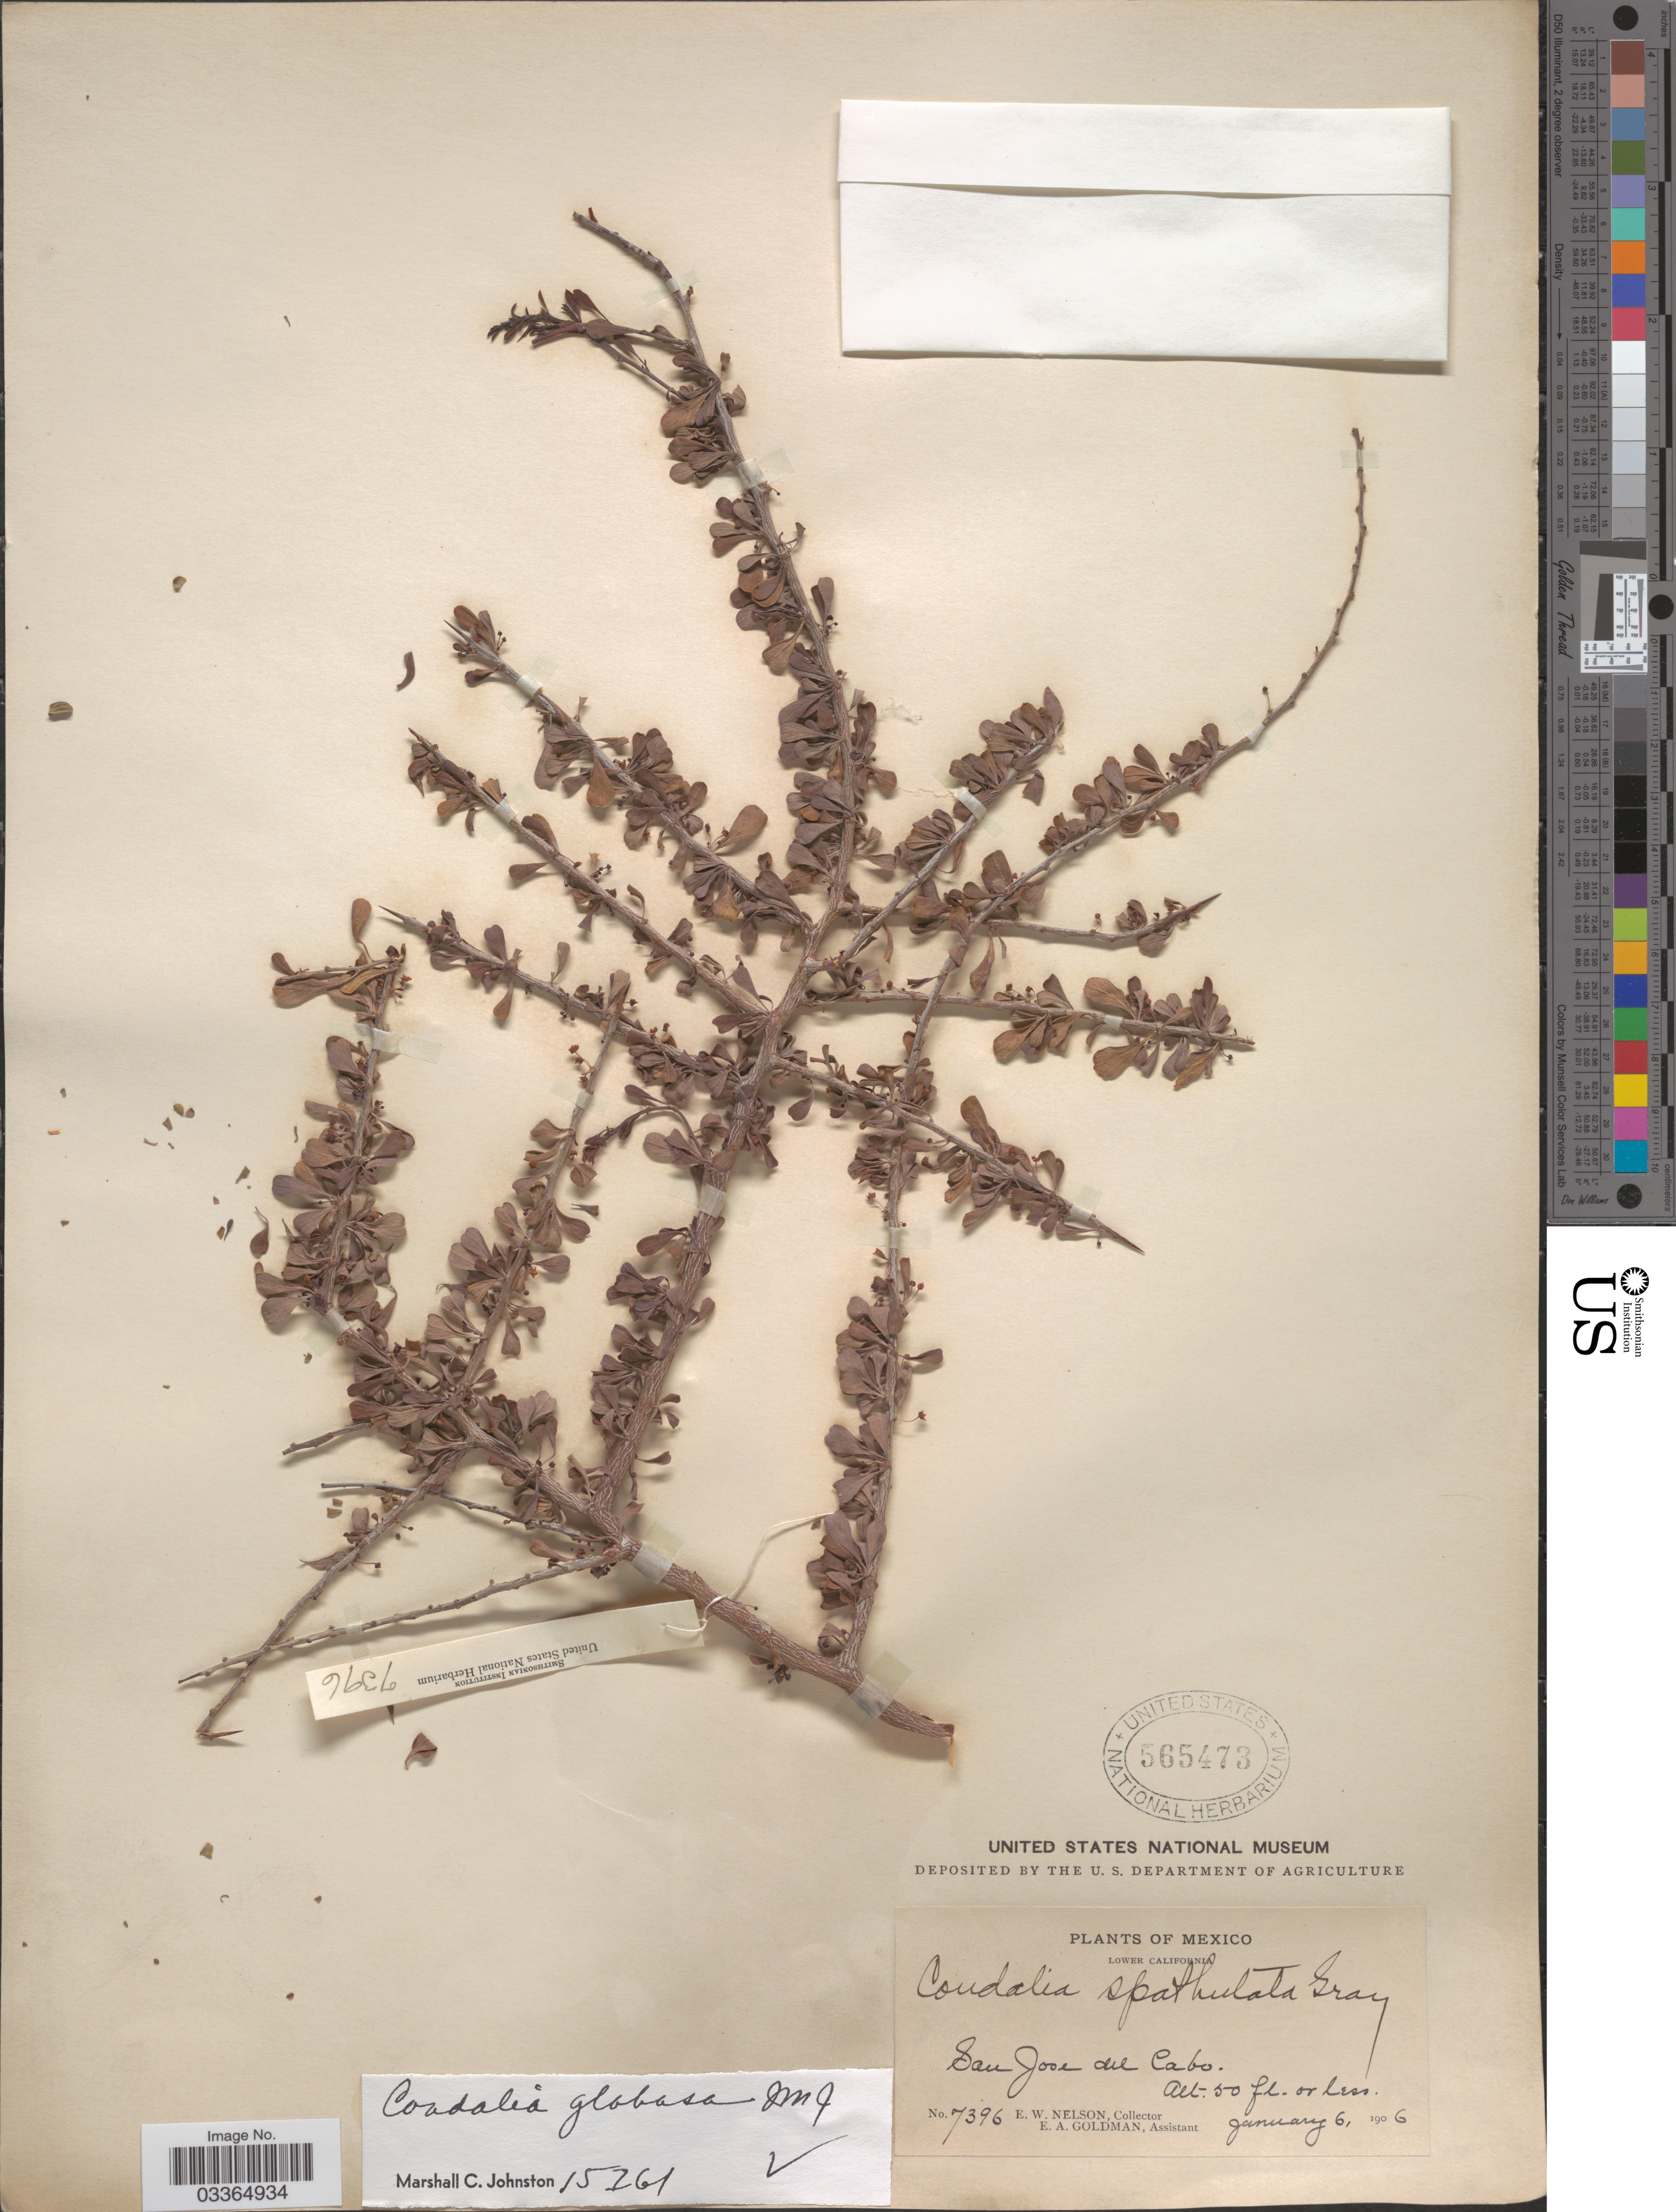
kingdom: Plantae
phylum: Tracheophyta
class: Magnoliopsida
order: Rosales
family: Rhamnaceae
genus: Condalia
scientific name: Condalia globosa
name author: I.M. Johnst.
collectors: E. W. Nelson & E. A. Goldman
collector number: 7396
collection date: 1906-01-06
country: Mexico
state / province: Baja California Sur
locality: Lower California, San Jose del Cabo.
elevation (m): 15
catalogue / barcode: US 565473